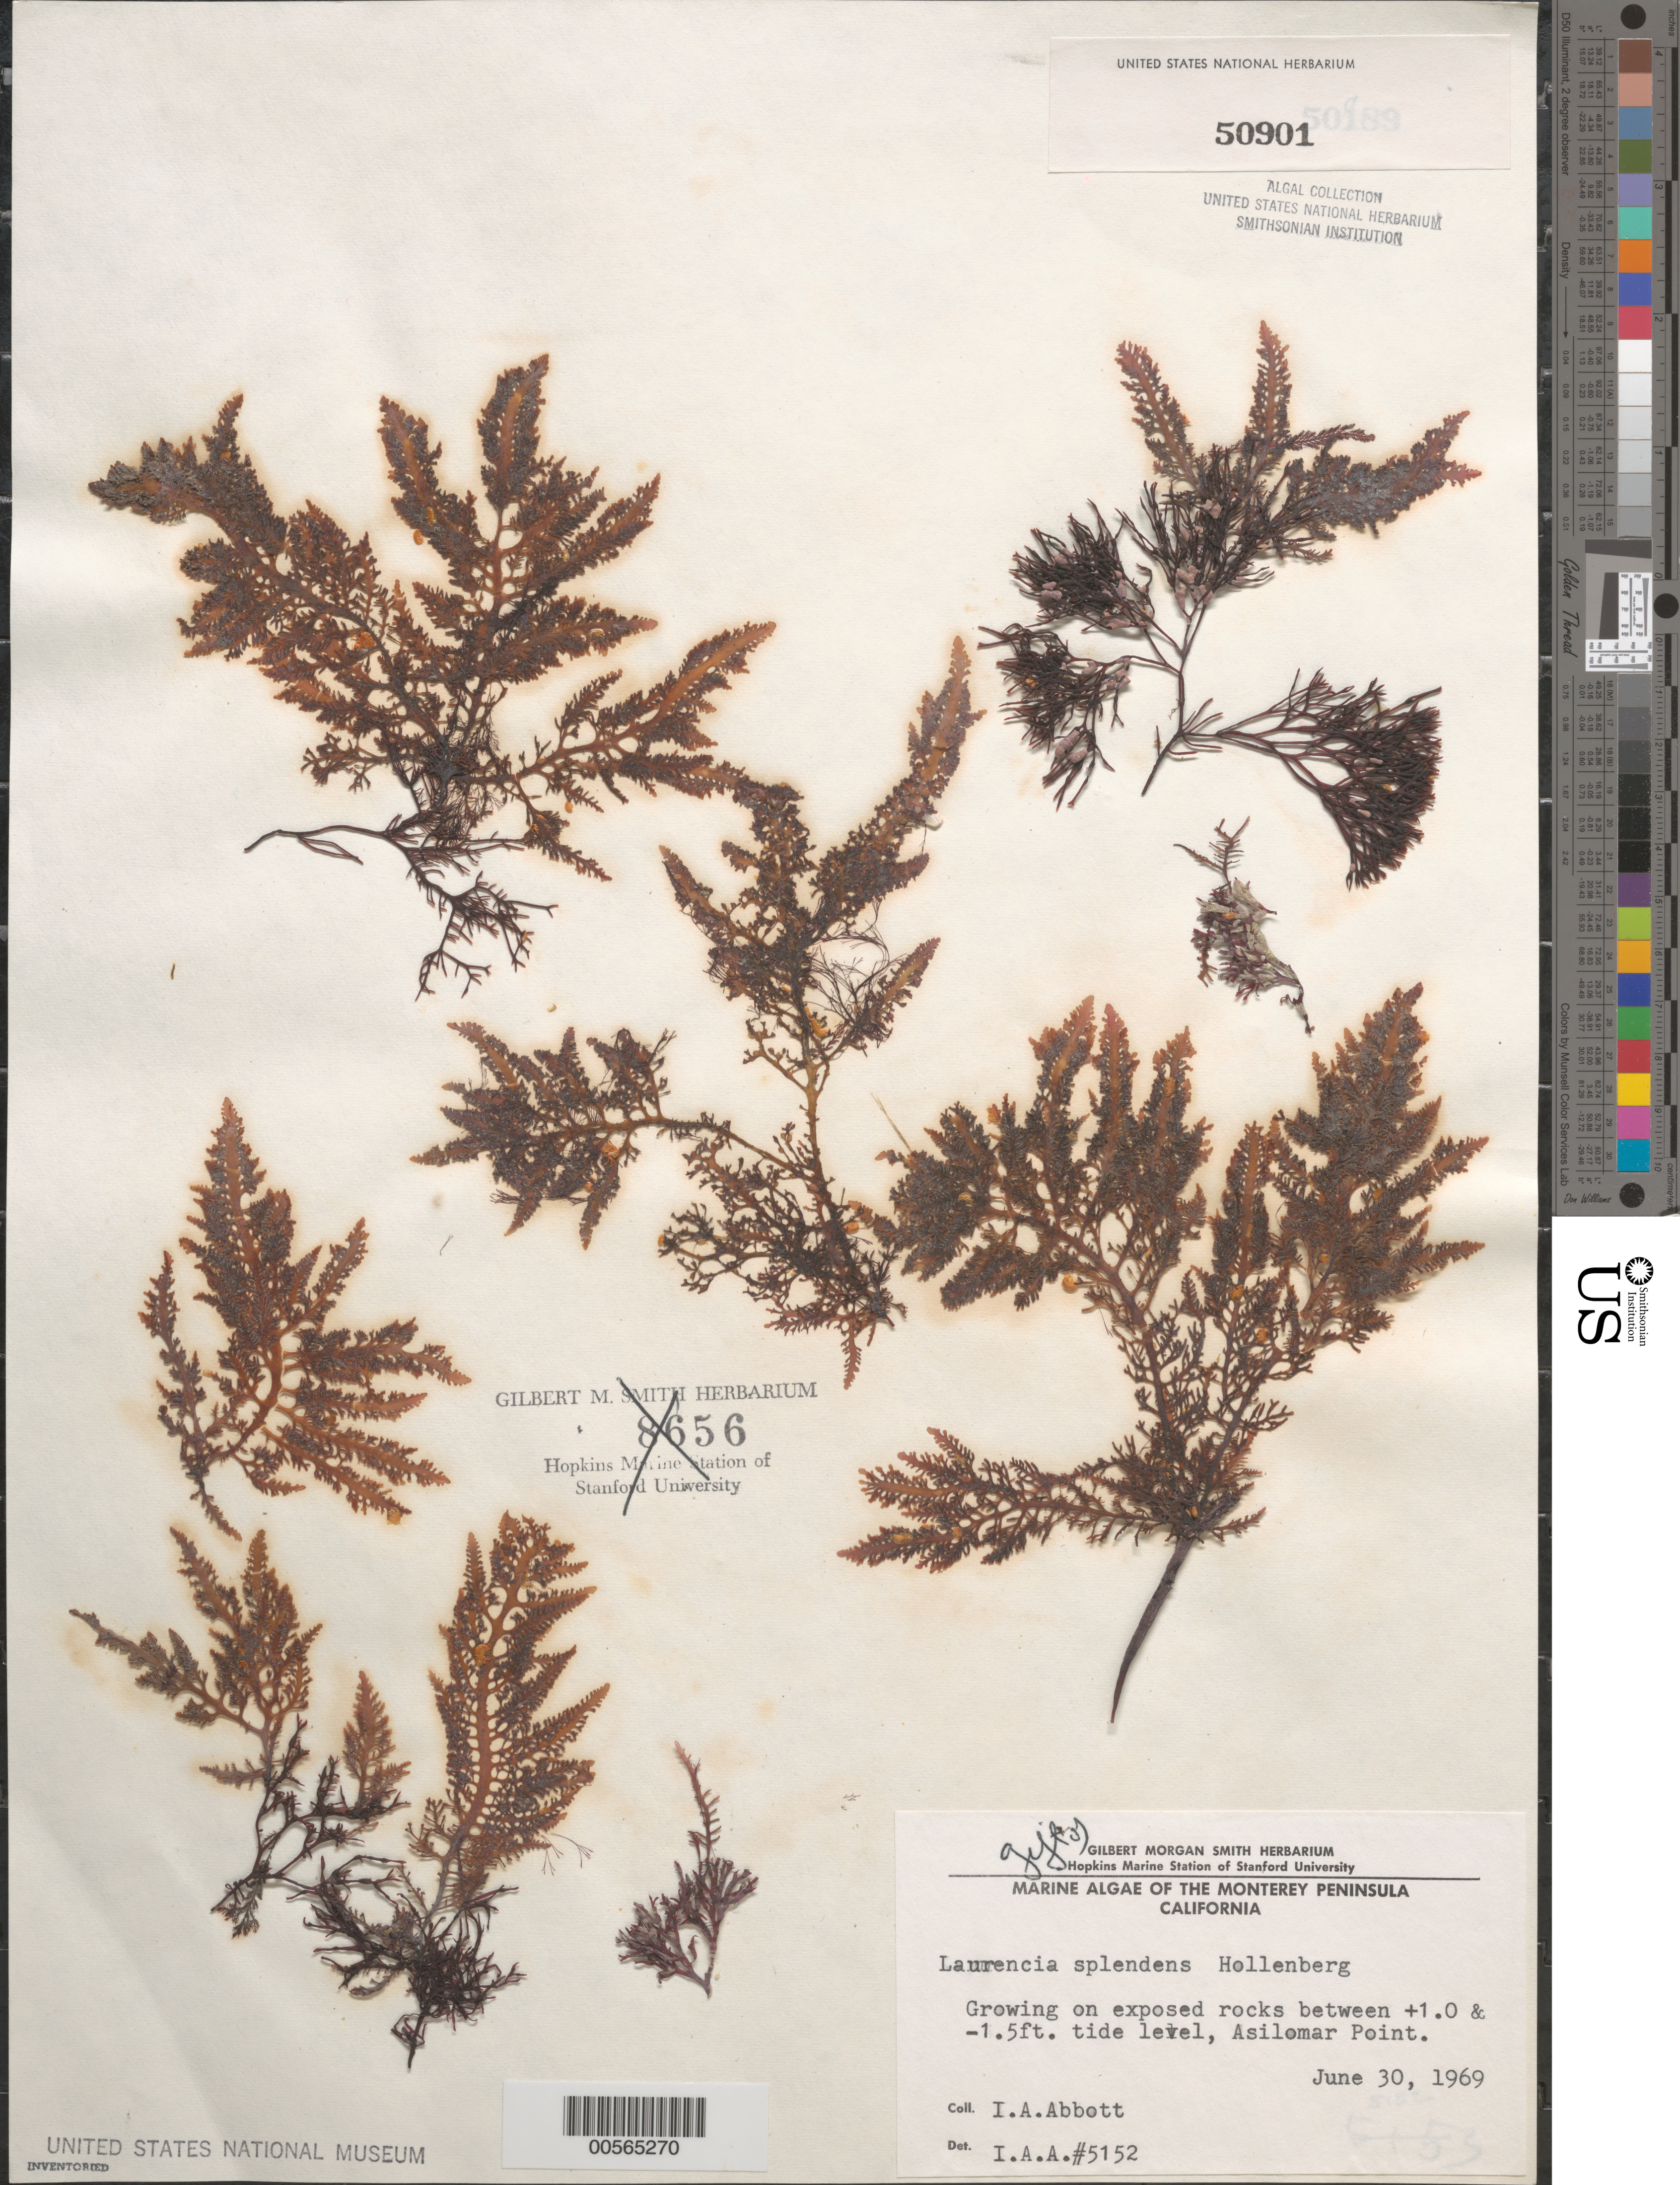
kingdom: Plantae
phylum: Rhodophyta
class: Florideophyceae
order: Ceramiales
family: Rhodomelaceae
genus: Osmundea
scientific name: Osmundea splendens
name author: (Hollenb.) K.W. Nam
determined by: Algae name updating Project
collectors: I. A. Abbott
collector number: IAA 5152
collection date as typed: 30 Jun 1969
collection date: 1969-06-30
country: United States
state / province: California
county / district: Monterey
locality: Asilomar Point, Monterey Peninsula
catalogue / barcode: US 50901